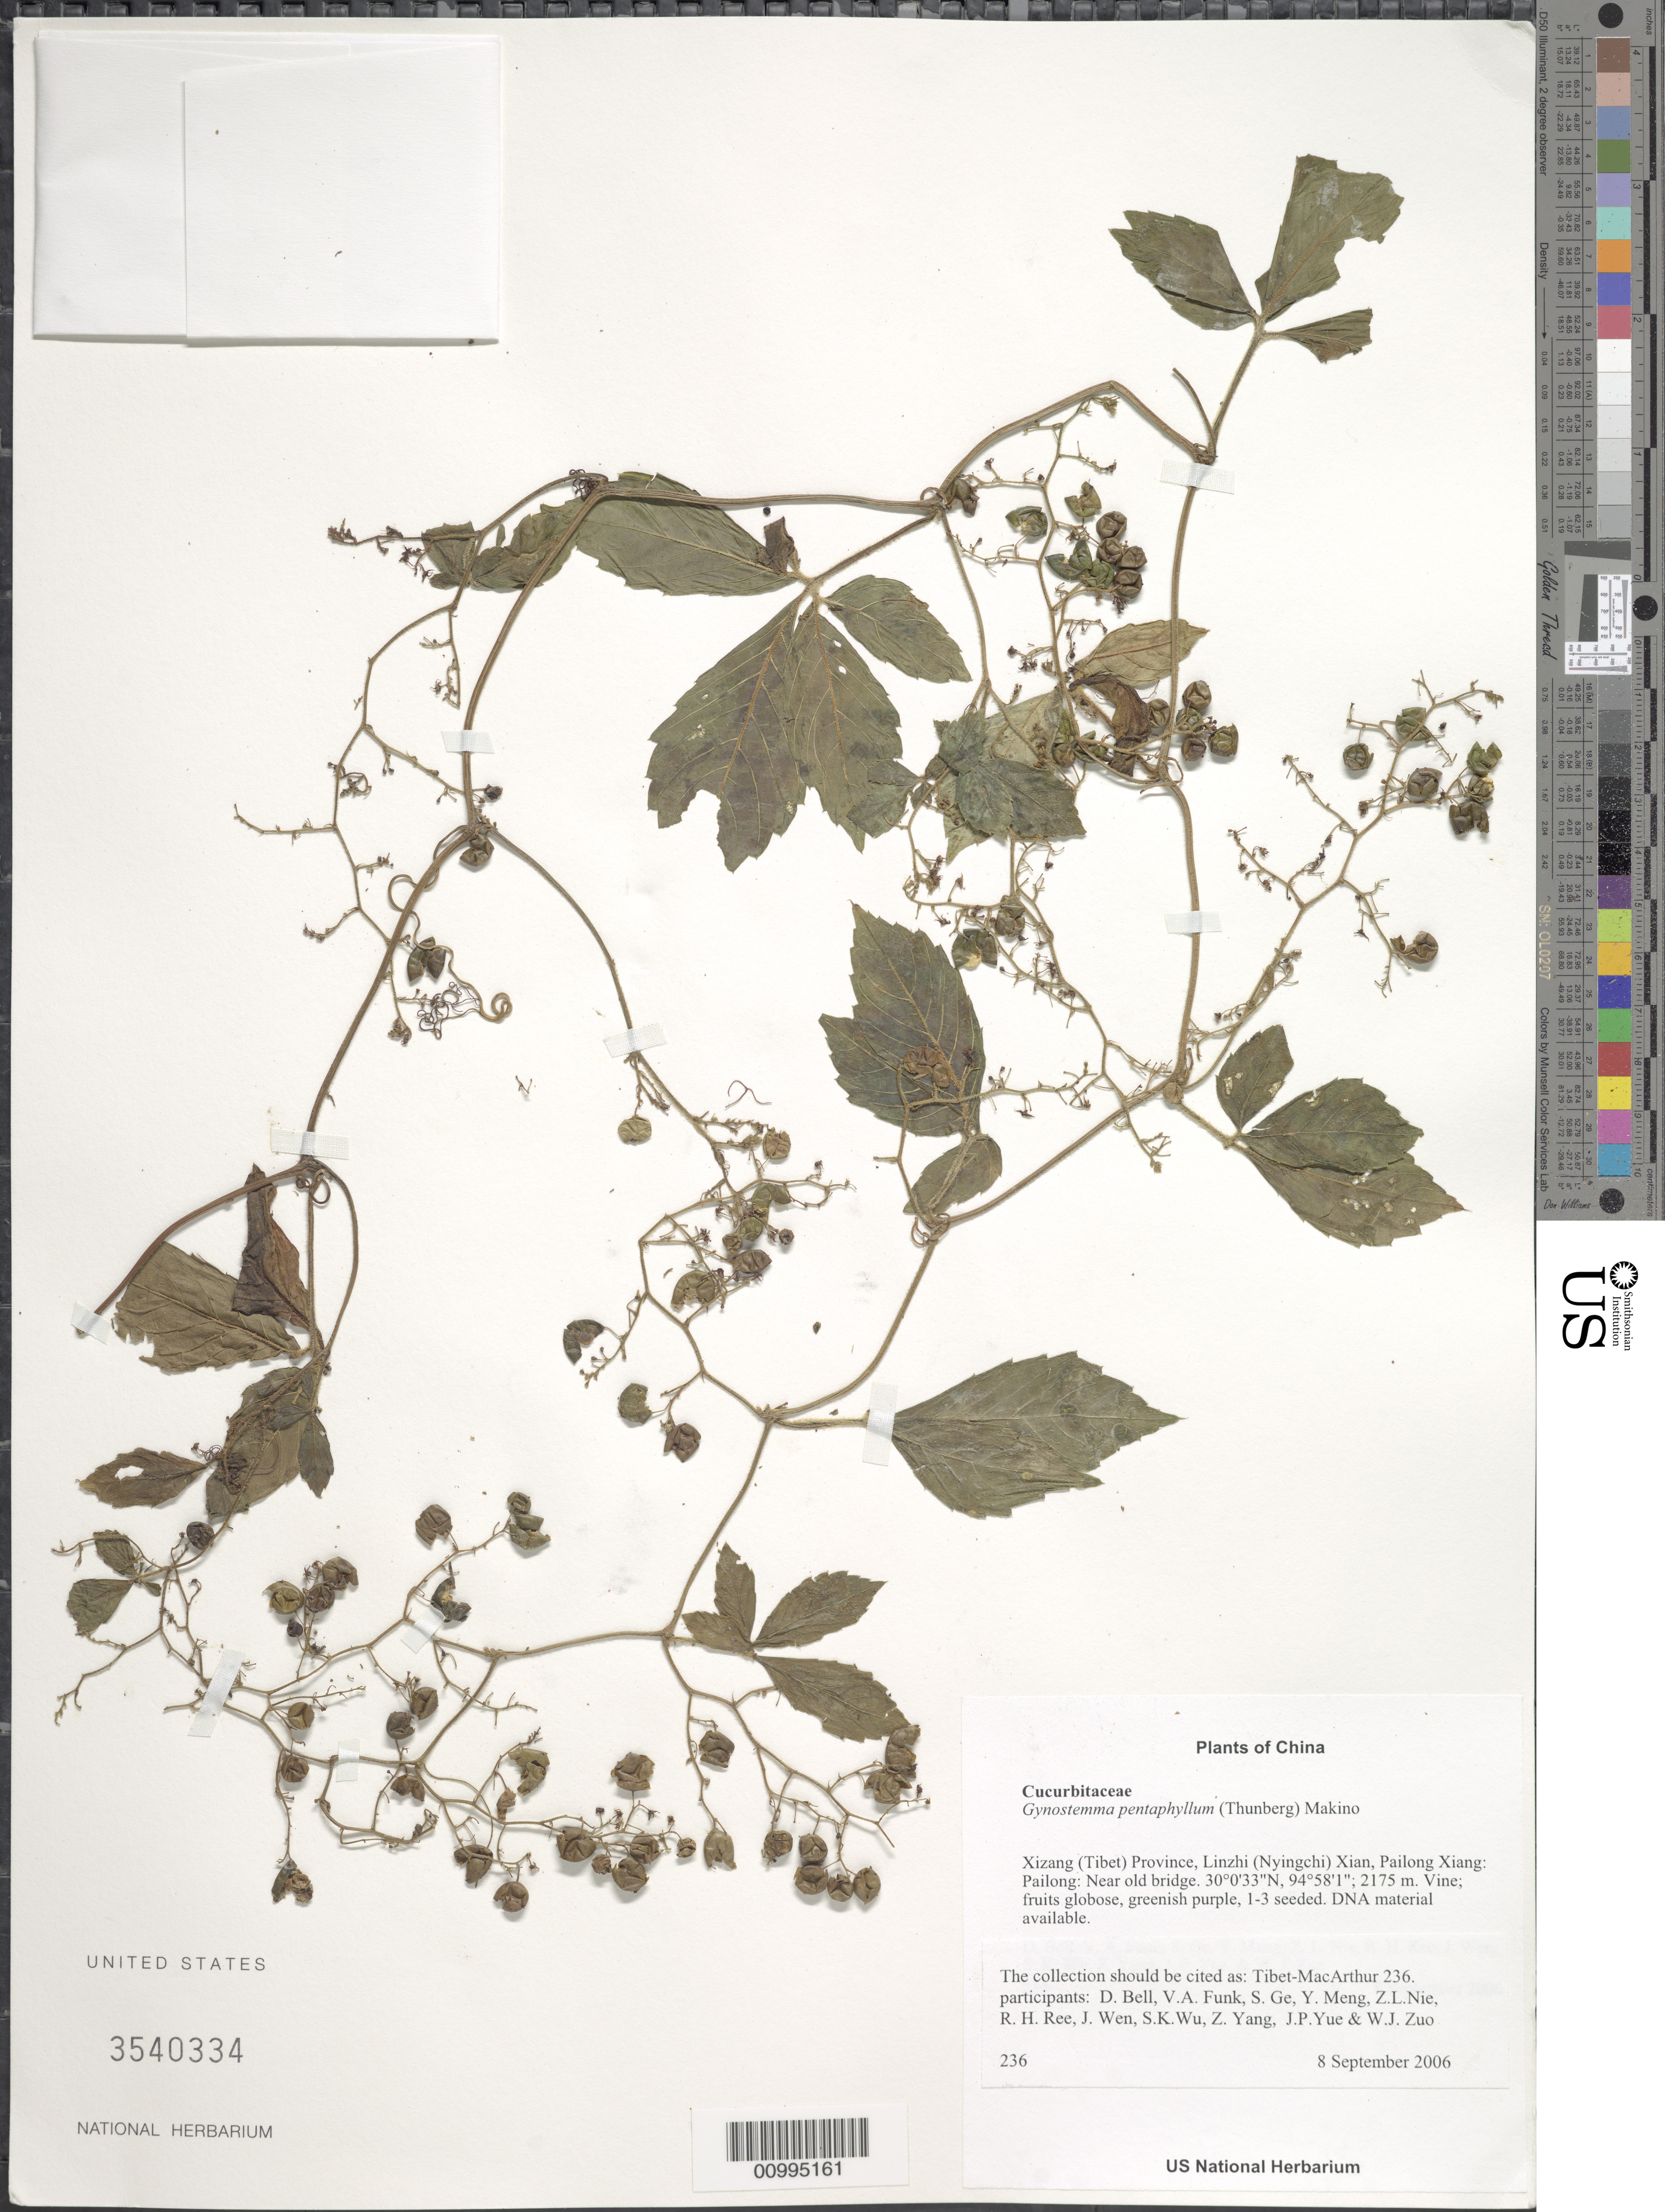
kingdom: Plantae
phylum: Tracheophyta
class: Magnoliopsida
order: Cucurbitales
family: Cucurbitaceae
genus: Gynostemma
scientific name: Gynostemma pentaphyllum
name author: (Thunb.) Makino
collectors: Tibet-MacArthur, D. A. Bell, V. Funk, S. Ge, Y. Meng, Z. Nie, R. Ree, J. Wen, S. K. Wu, Z. Yang, J. Yue & W. Zuo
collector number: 236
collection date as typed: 08 Sep 2006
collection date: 2006-09-08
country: China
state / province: Xizang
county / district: Linzhi (Nyingchi) Xian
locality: Pailong Xiang: Pailong. Near old bridge.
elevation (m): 2175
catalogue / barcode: US 3540334